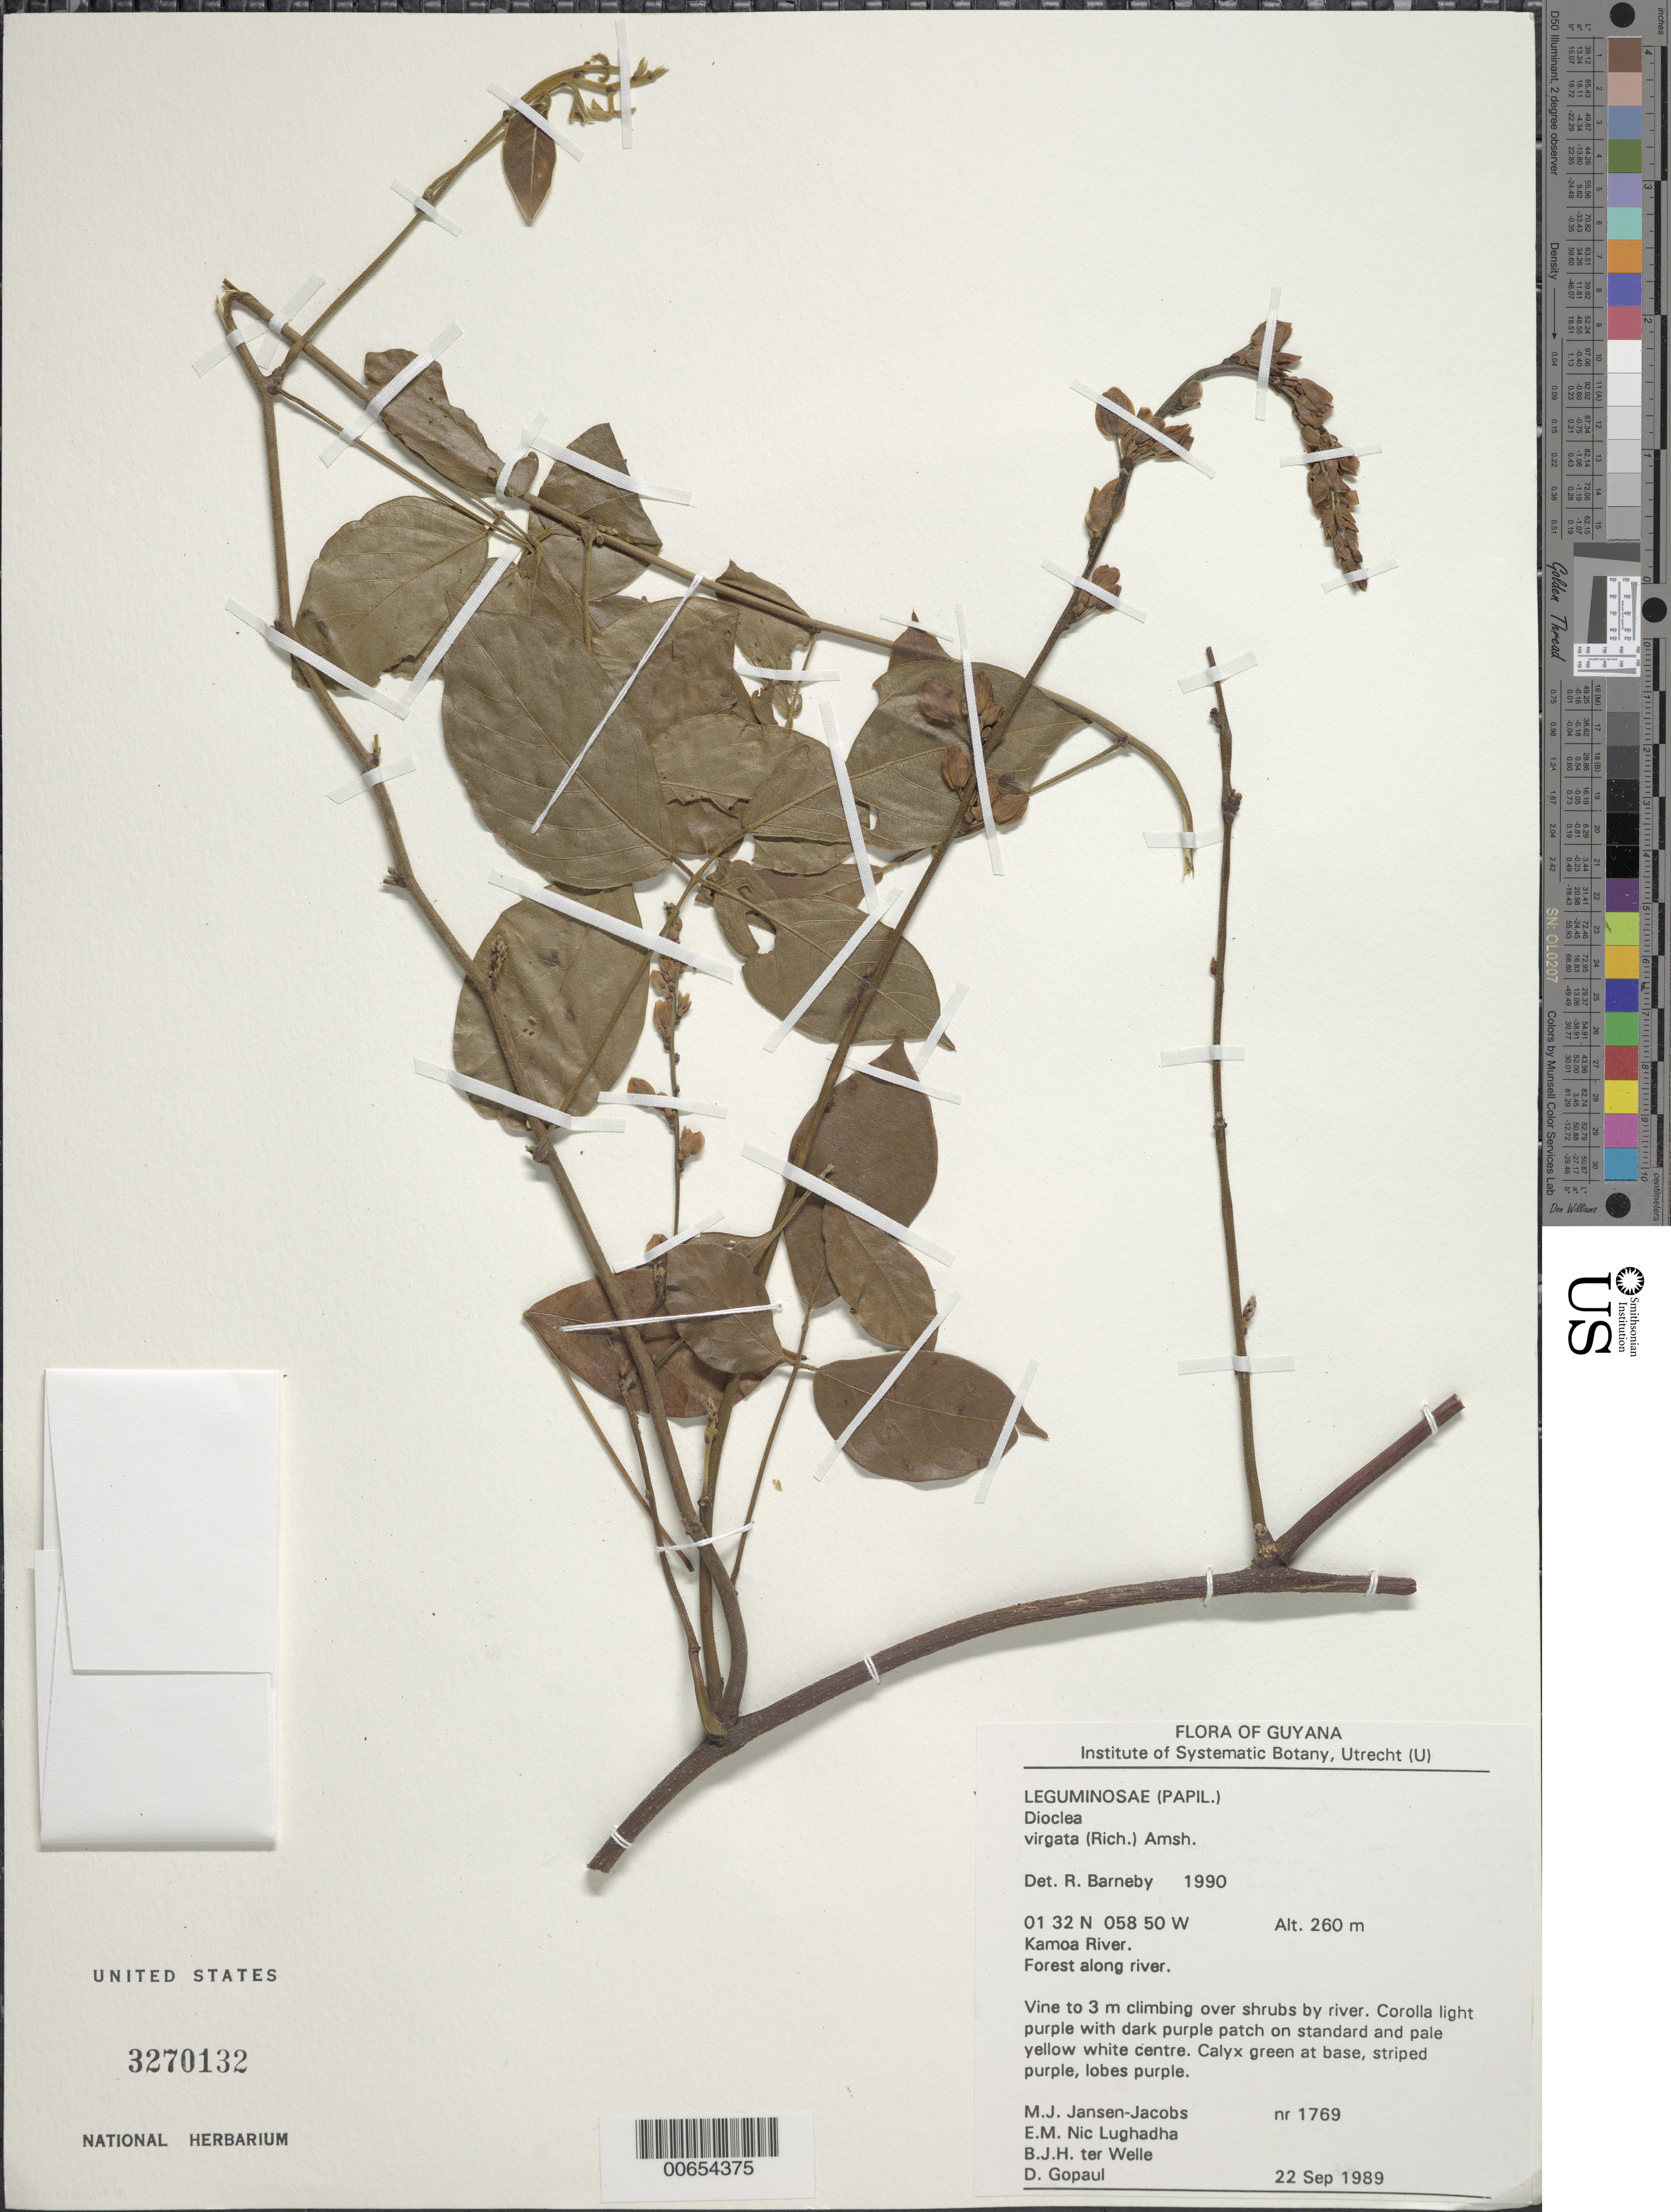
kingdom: Plantae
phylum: Tracheophyta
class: Magnoliopsida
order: Fabales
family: Fabaceae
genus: Dioclea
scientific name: Dioclea virgata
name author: (Rich.) Amshoff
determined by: Barneby, Rupert C., (NY)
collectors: M. J. Jansen-Jacobs, E. Nic Lughadha, B. Welle & D. Gopaul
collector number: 1769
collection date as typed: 22-Sep-89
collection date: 1989-09-22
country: Guyana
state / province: U. Takutu-U. Essequibo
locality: Kamoa River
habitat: Forest along river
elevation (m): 260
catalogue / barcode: US 3270132